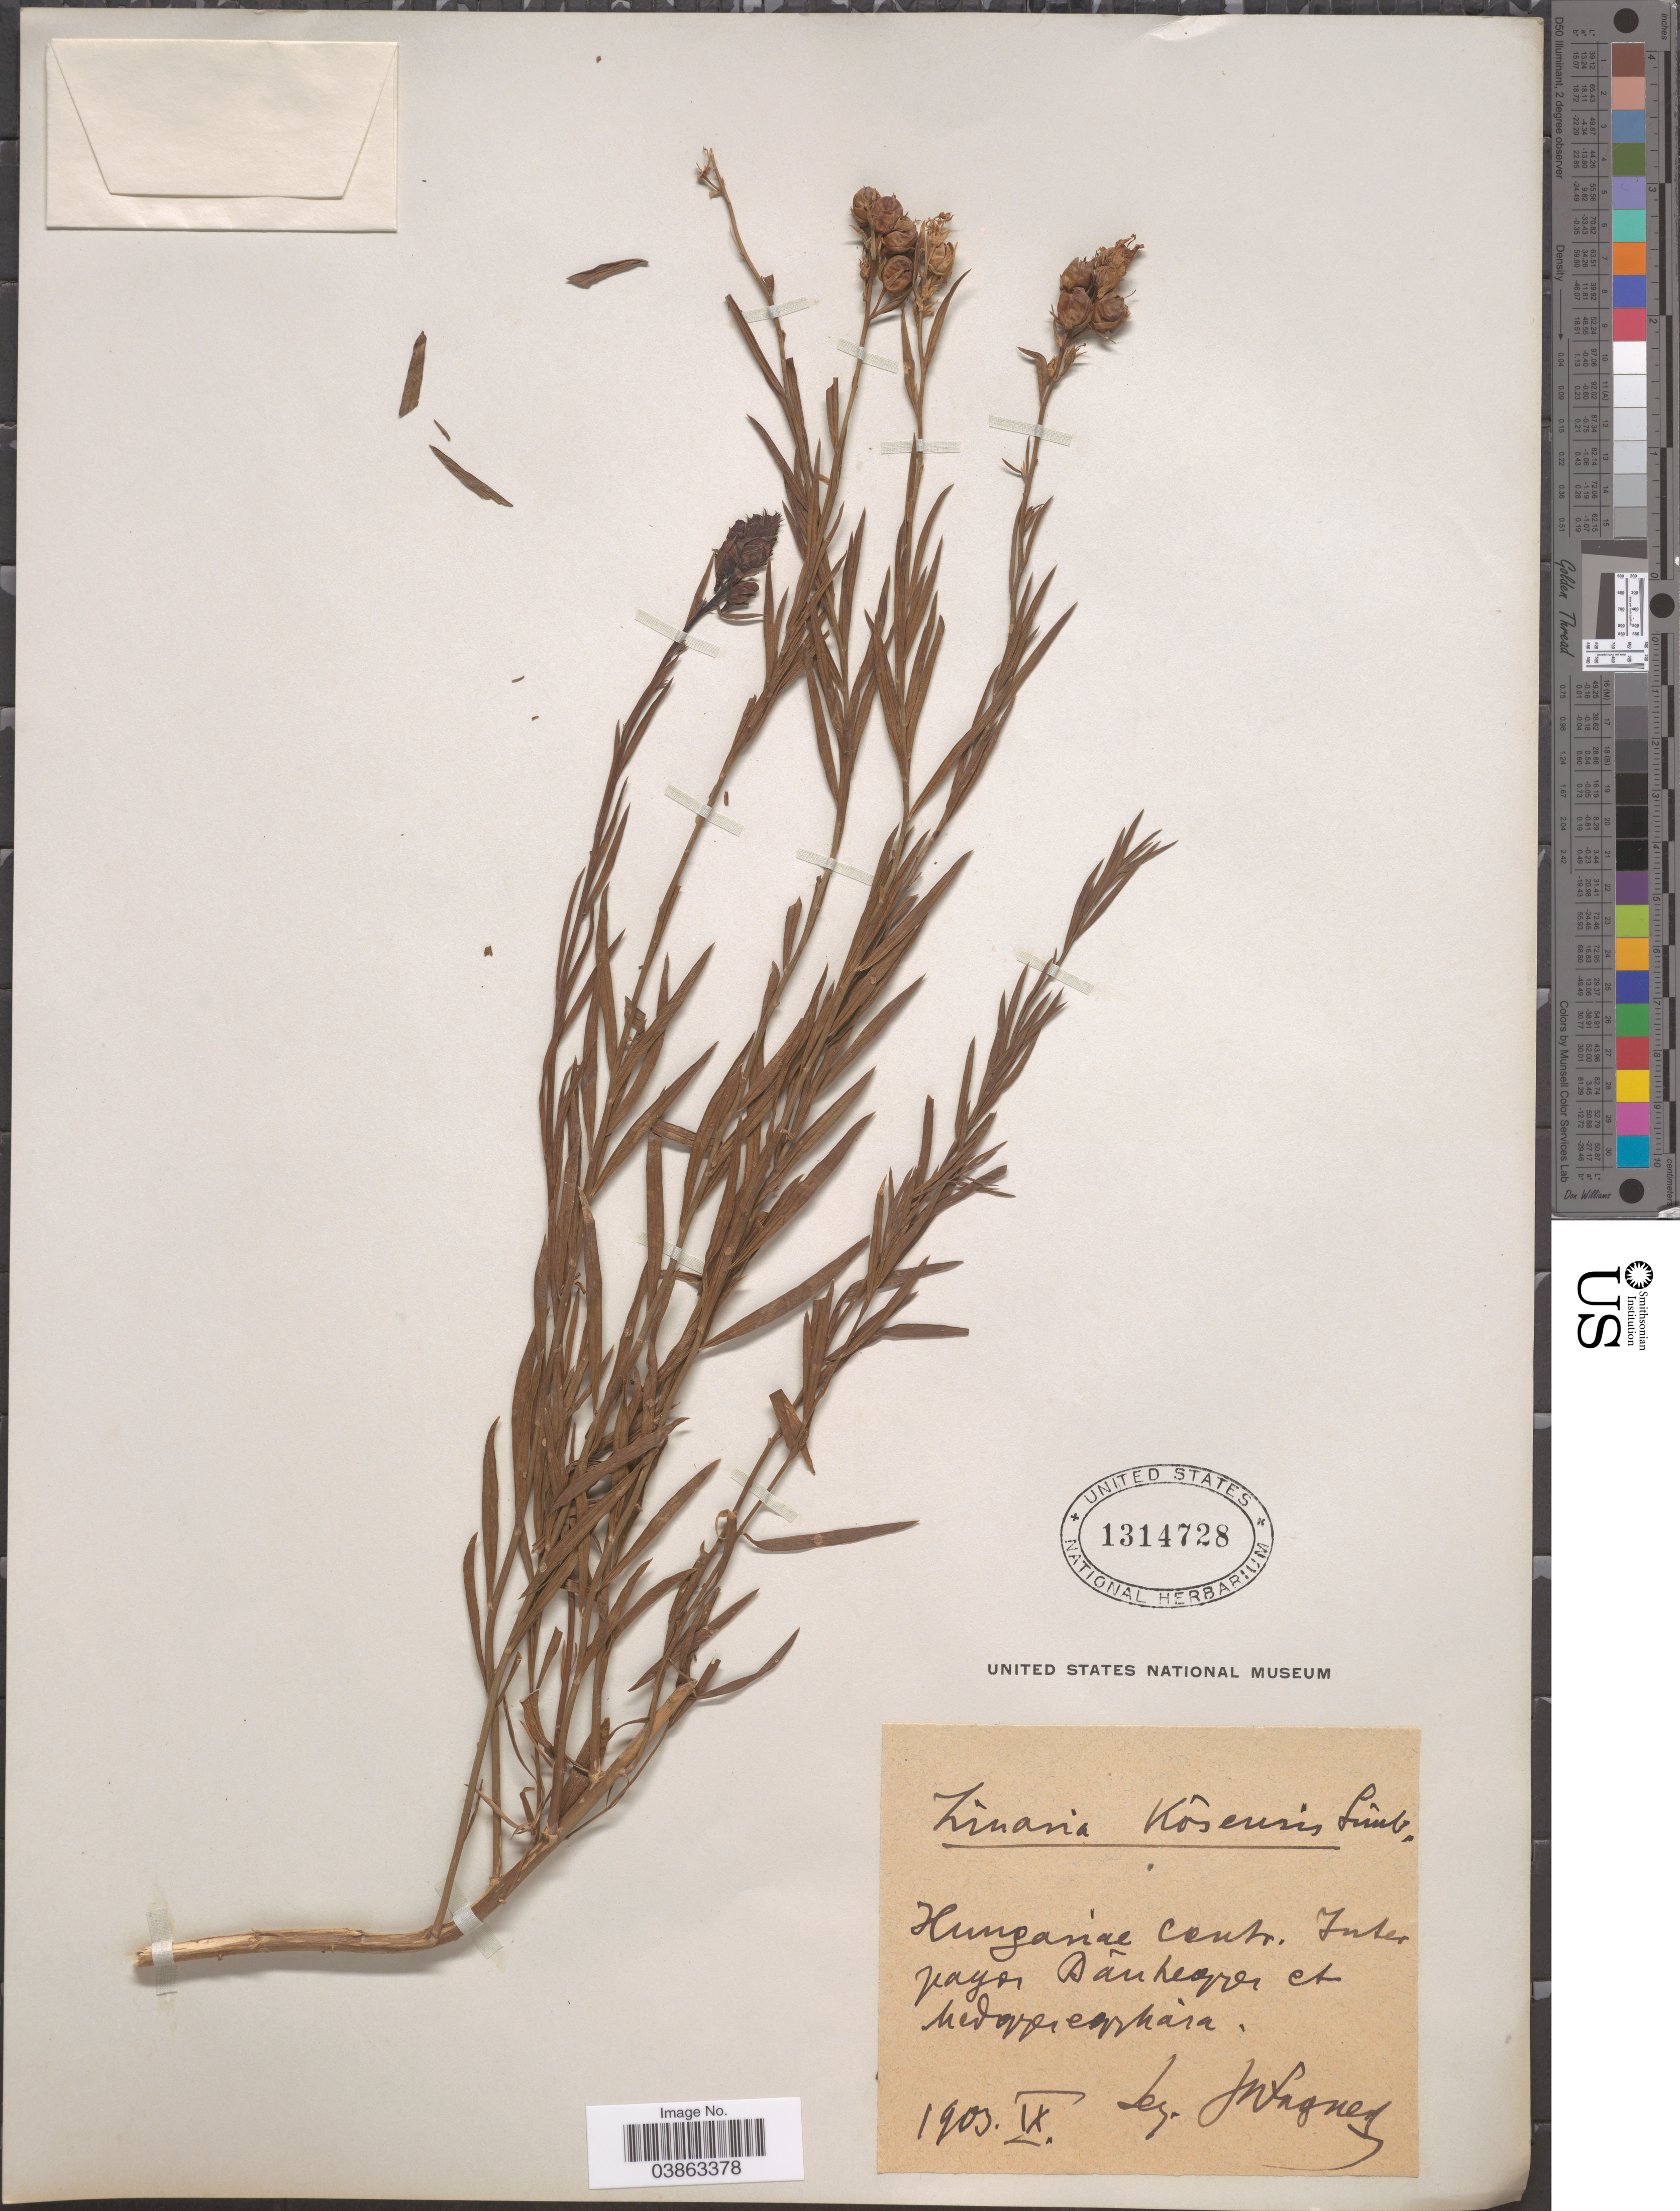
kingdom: Plantae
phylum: Tracheophyta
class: Magnoliopsida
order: Lamiales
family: Plantaginaceae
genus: Linaria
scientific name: Linaria koesensis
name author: Simonk.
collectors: J. Wagner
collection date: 1903-09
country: Hungary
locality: Hungariae Contr. Inter payor [interpreted] Dãnhegger [interpreted] et Kedoppienskara [interpreted].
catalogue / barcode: US 1314728